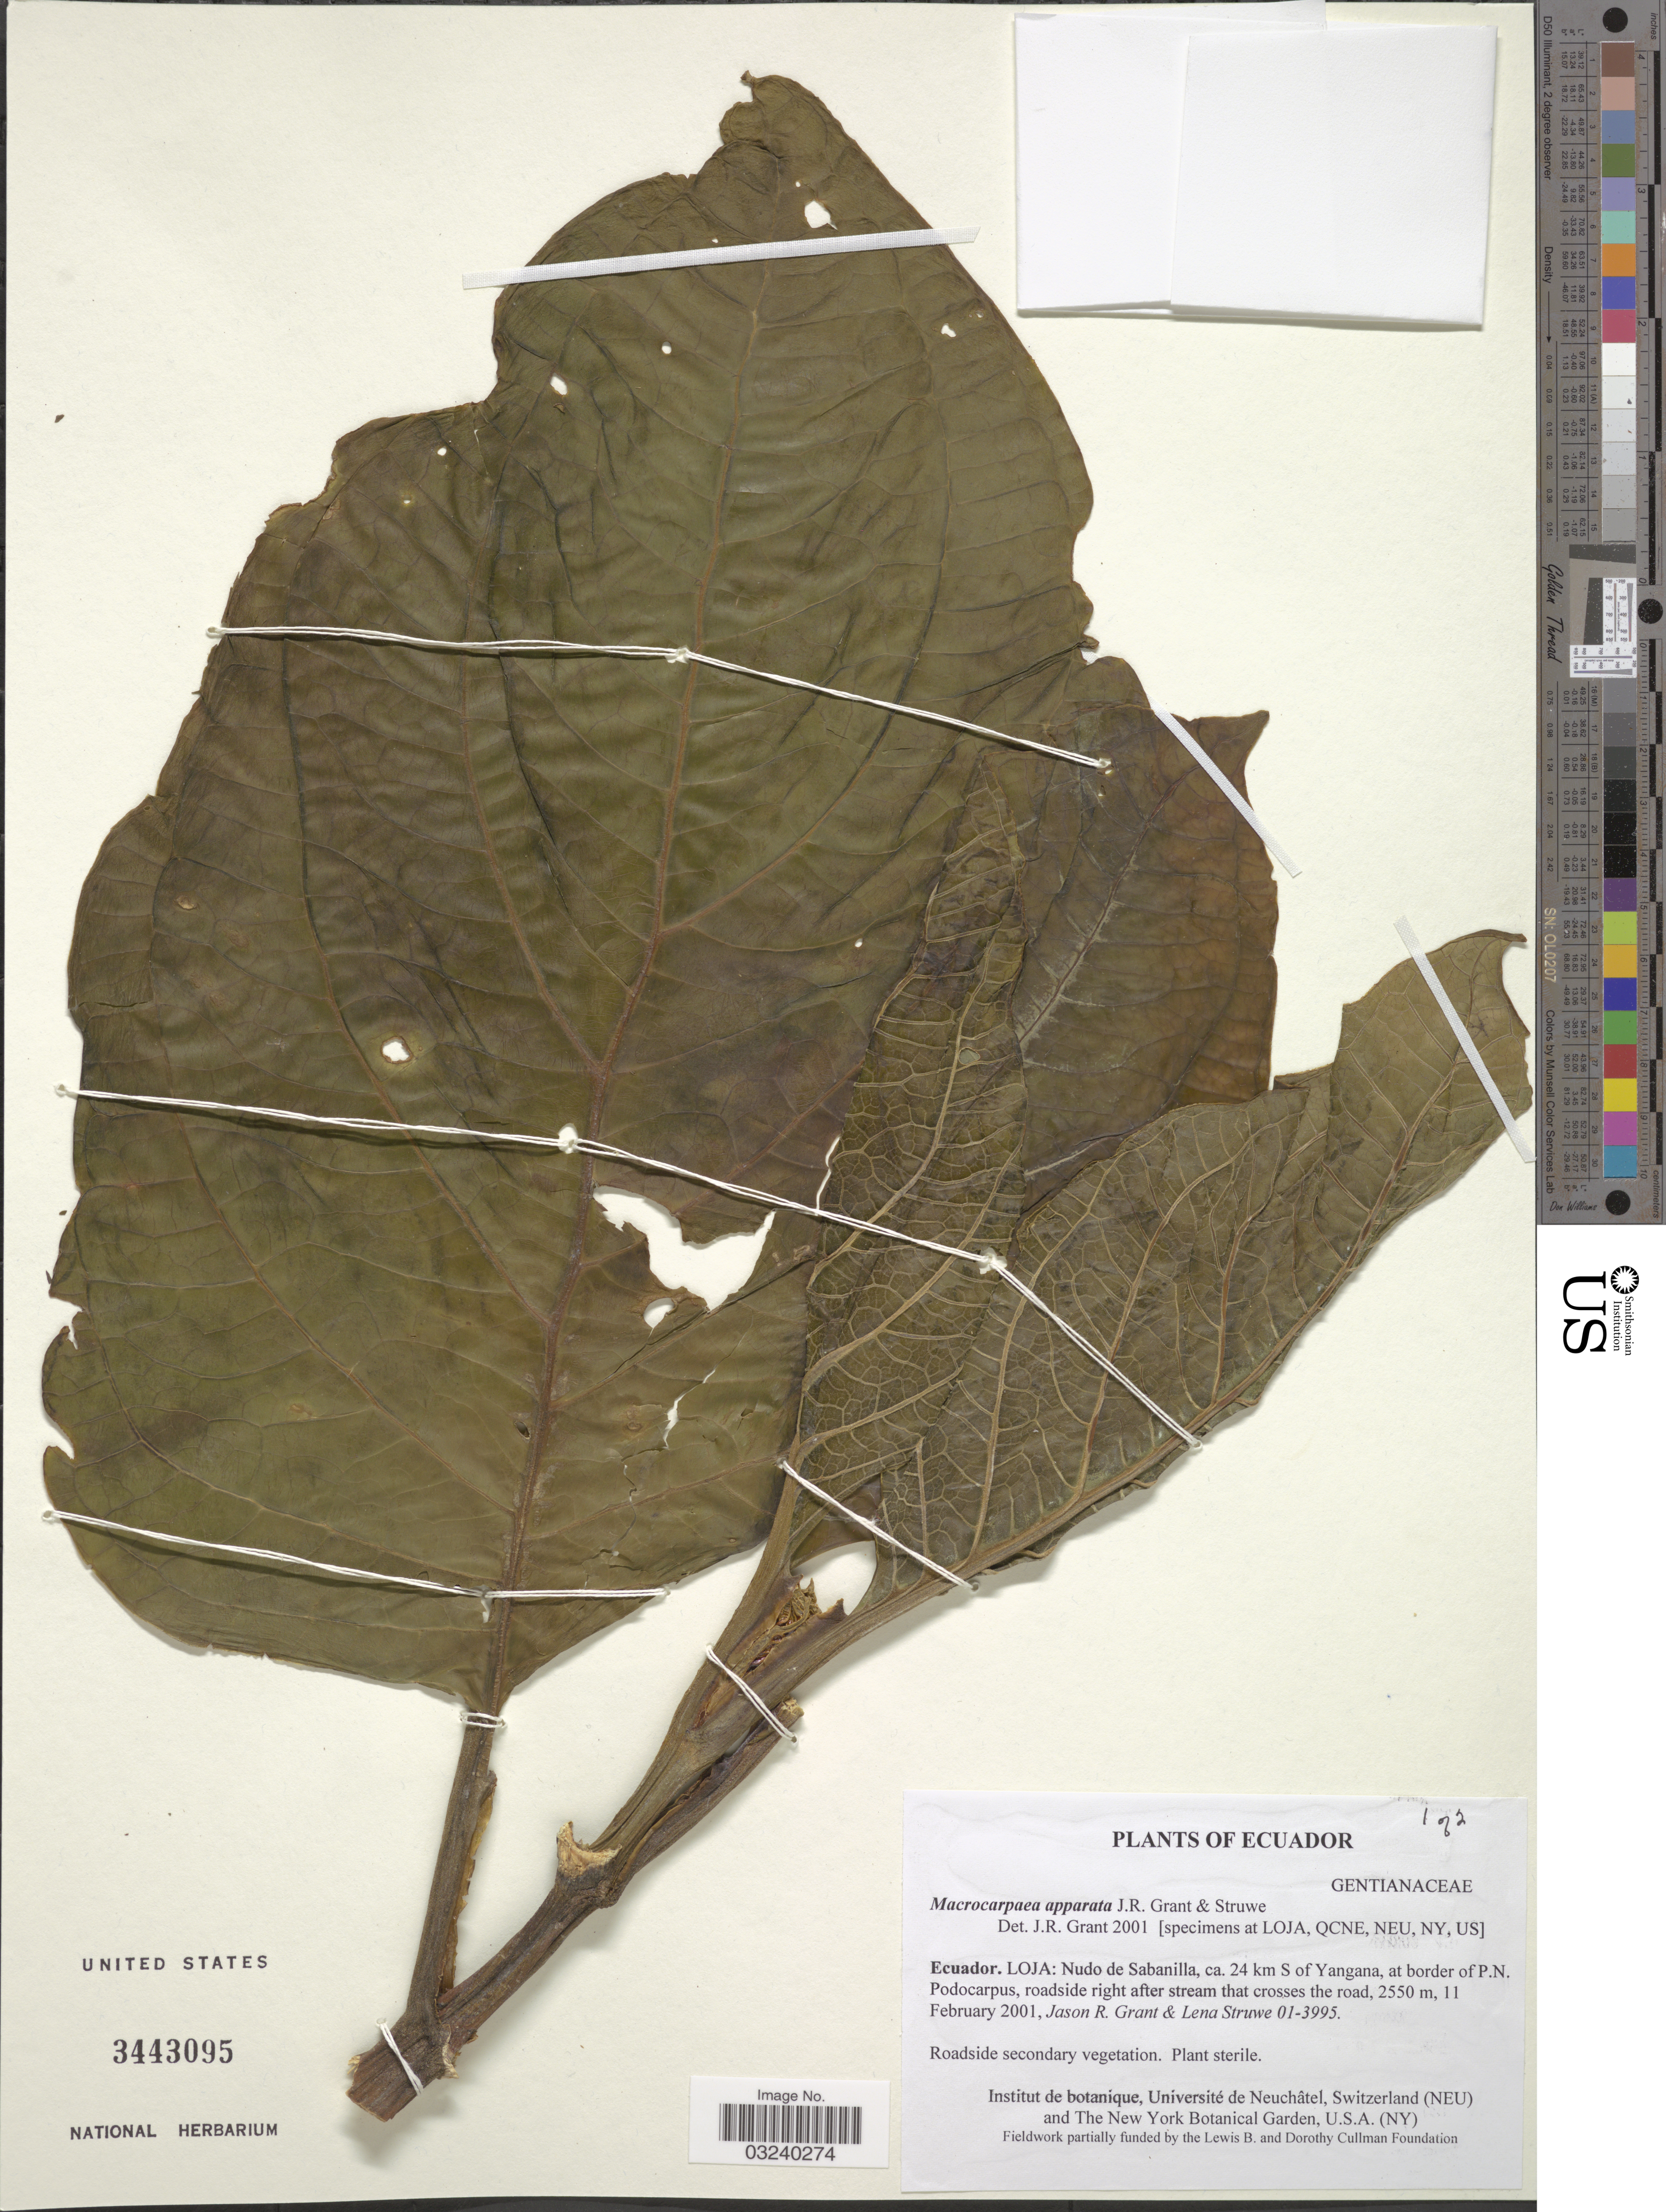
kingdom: Plantae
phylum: Tracheophyta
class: Magnoliopsida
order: Gentianales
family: Gentianaceae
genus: Macrocarpaea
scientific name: Macrocarpaea apparata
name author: J.R. Grant & Struwe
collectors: J. R. Grant & L. Struwe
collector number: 01-3995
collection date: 2001-02-11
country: Ecuador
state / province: Loja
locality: Nudo de Sabanilla, ca. 24 km S of Yangana, at border of P.N. Podocarpus, roadside right after stream that crosses the road.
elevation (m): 2550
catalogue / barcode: US 3443095